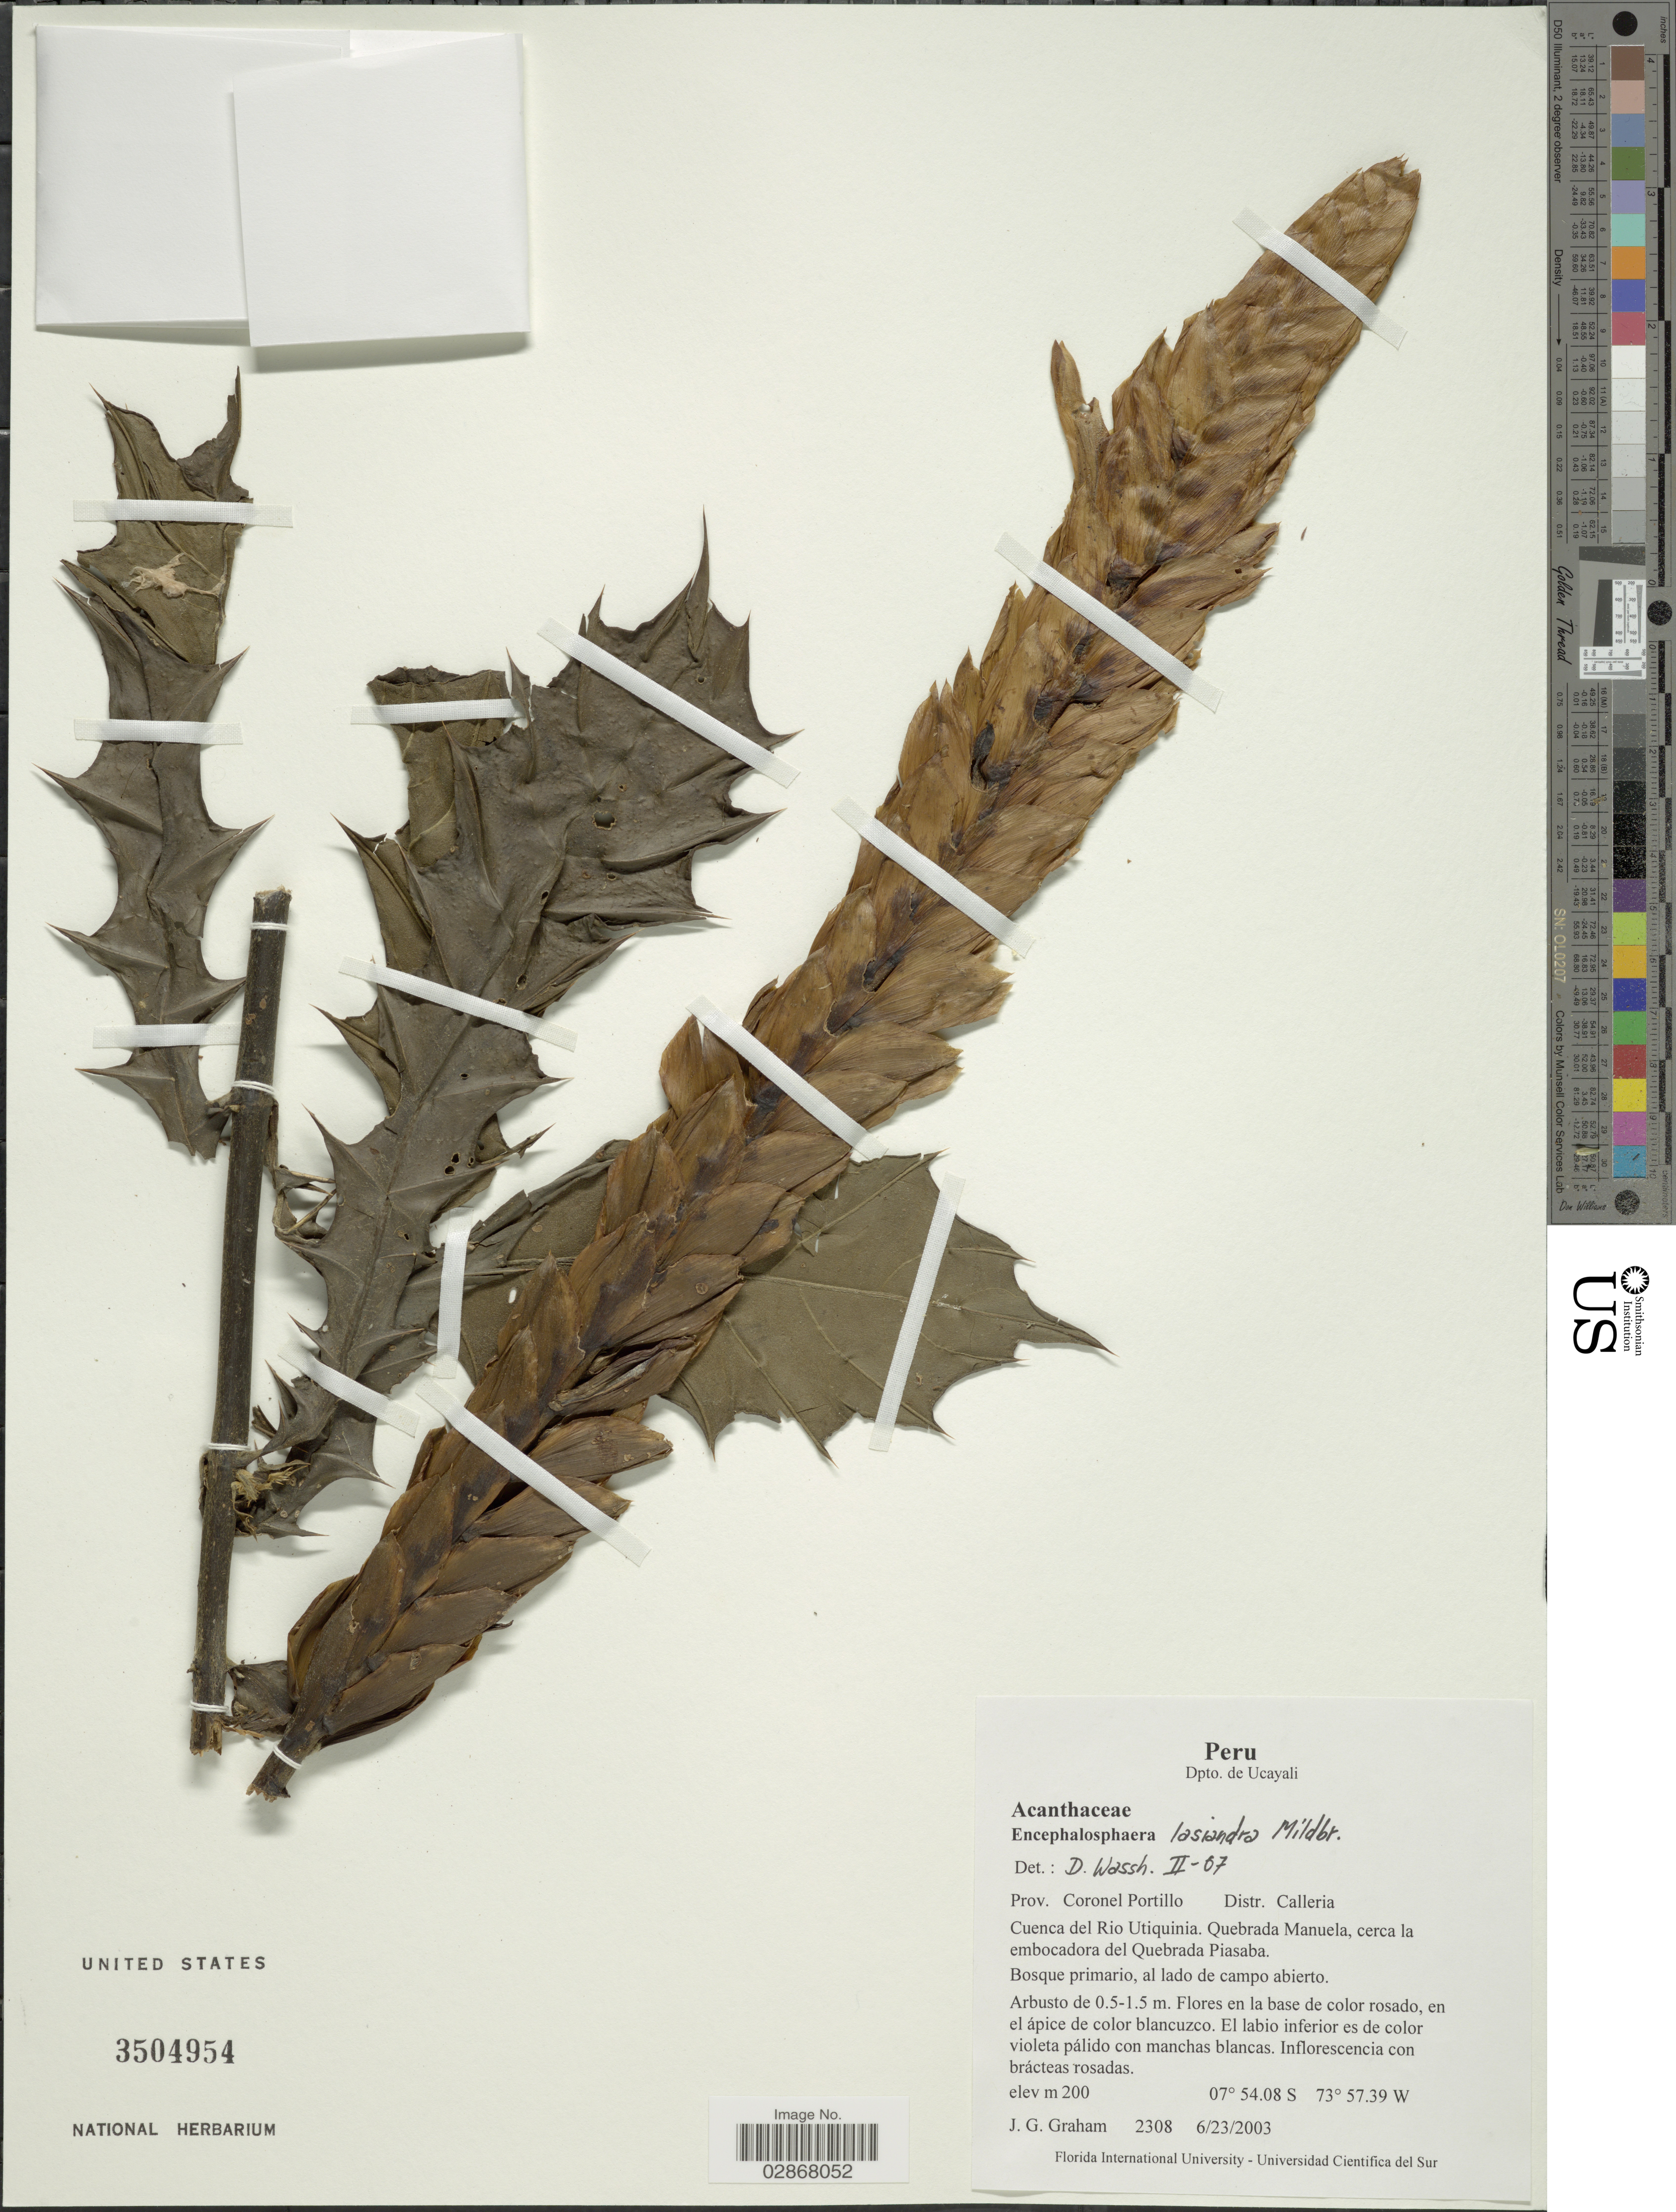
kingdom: Plantae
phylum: Tracheophyta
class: Magnoliopsida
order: Lamiales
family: Acanthaceae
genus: Encephalosphaera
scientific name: Encephalosphaera lasiandra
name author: Mildbr.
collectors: J. Graham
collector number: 2308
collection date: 2003-06-23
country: Peru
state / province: Ucayali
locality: Dpto. de Ucayali. Prov. Coronel Portillo. Distr. Calleria. Cuenca del Rio Utiquinia. Quebrada Manuela, cerca la embocadora del Quebrada Piasaba.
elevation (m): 200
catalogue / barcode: US 3504954